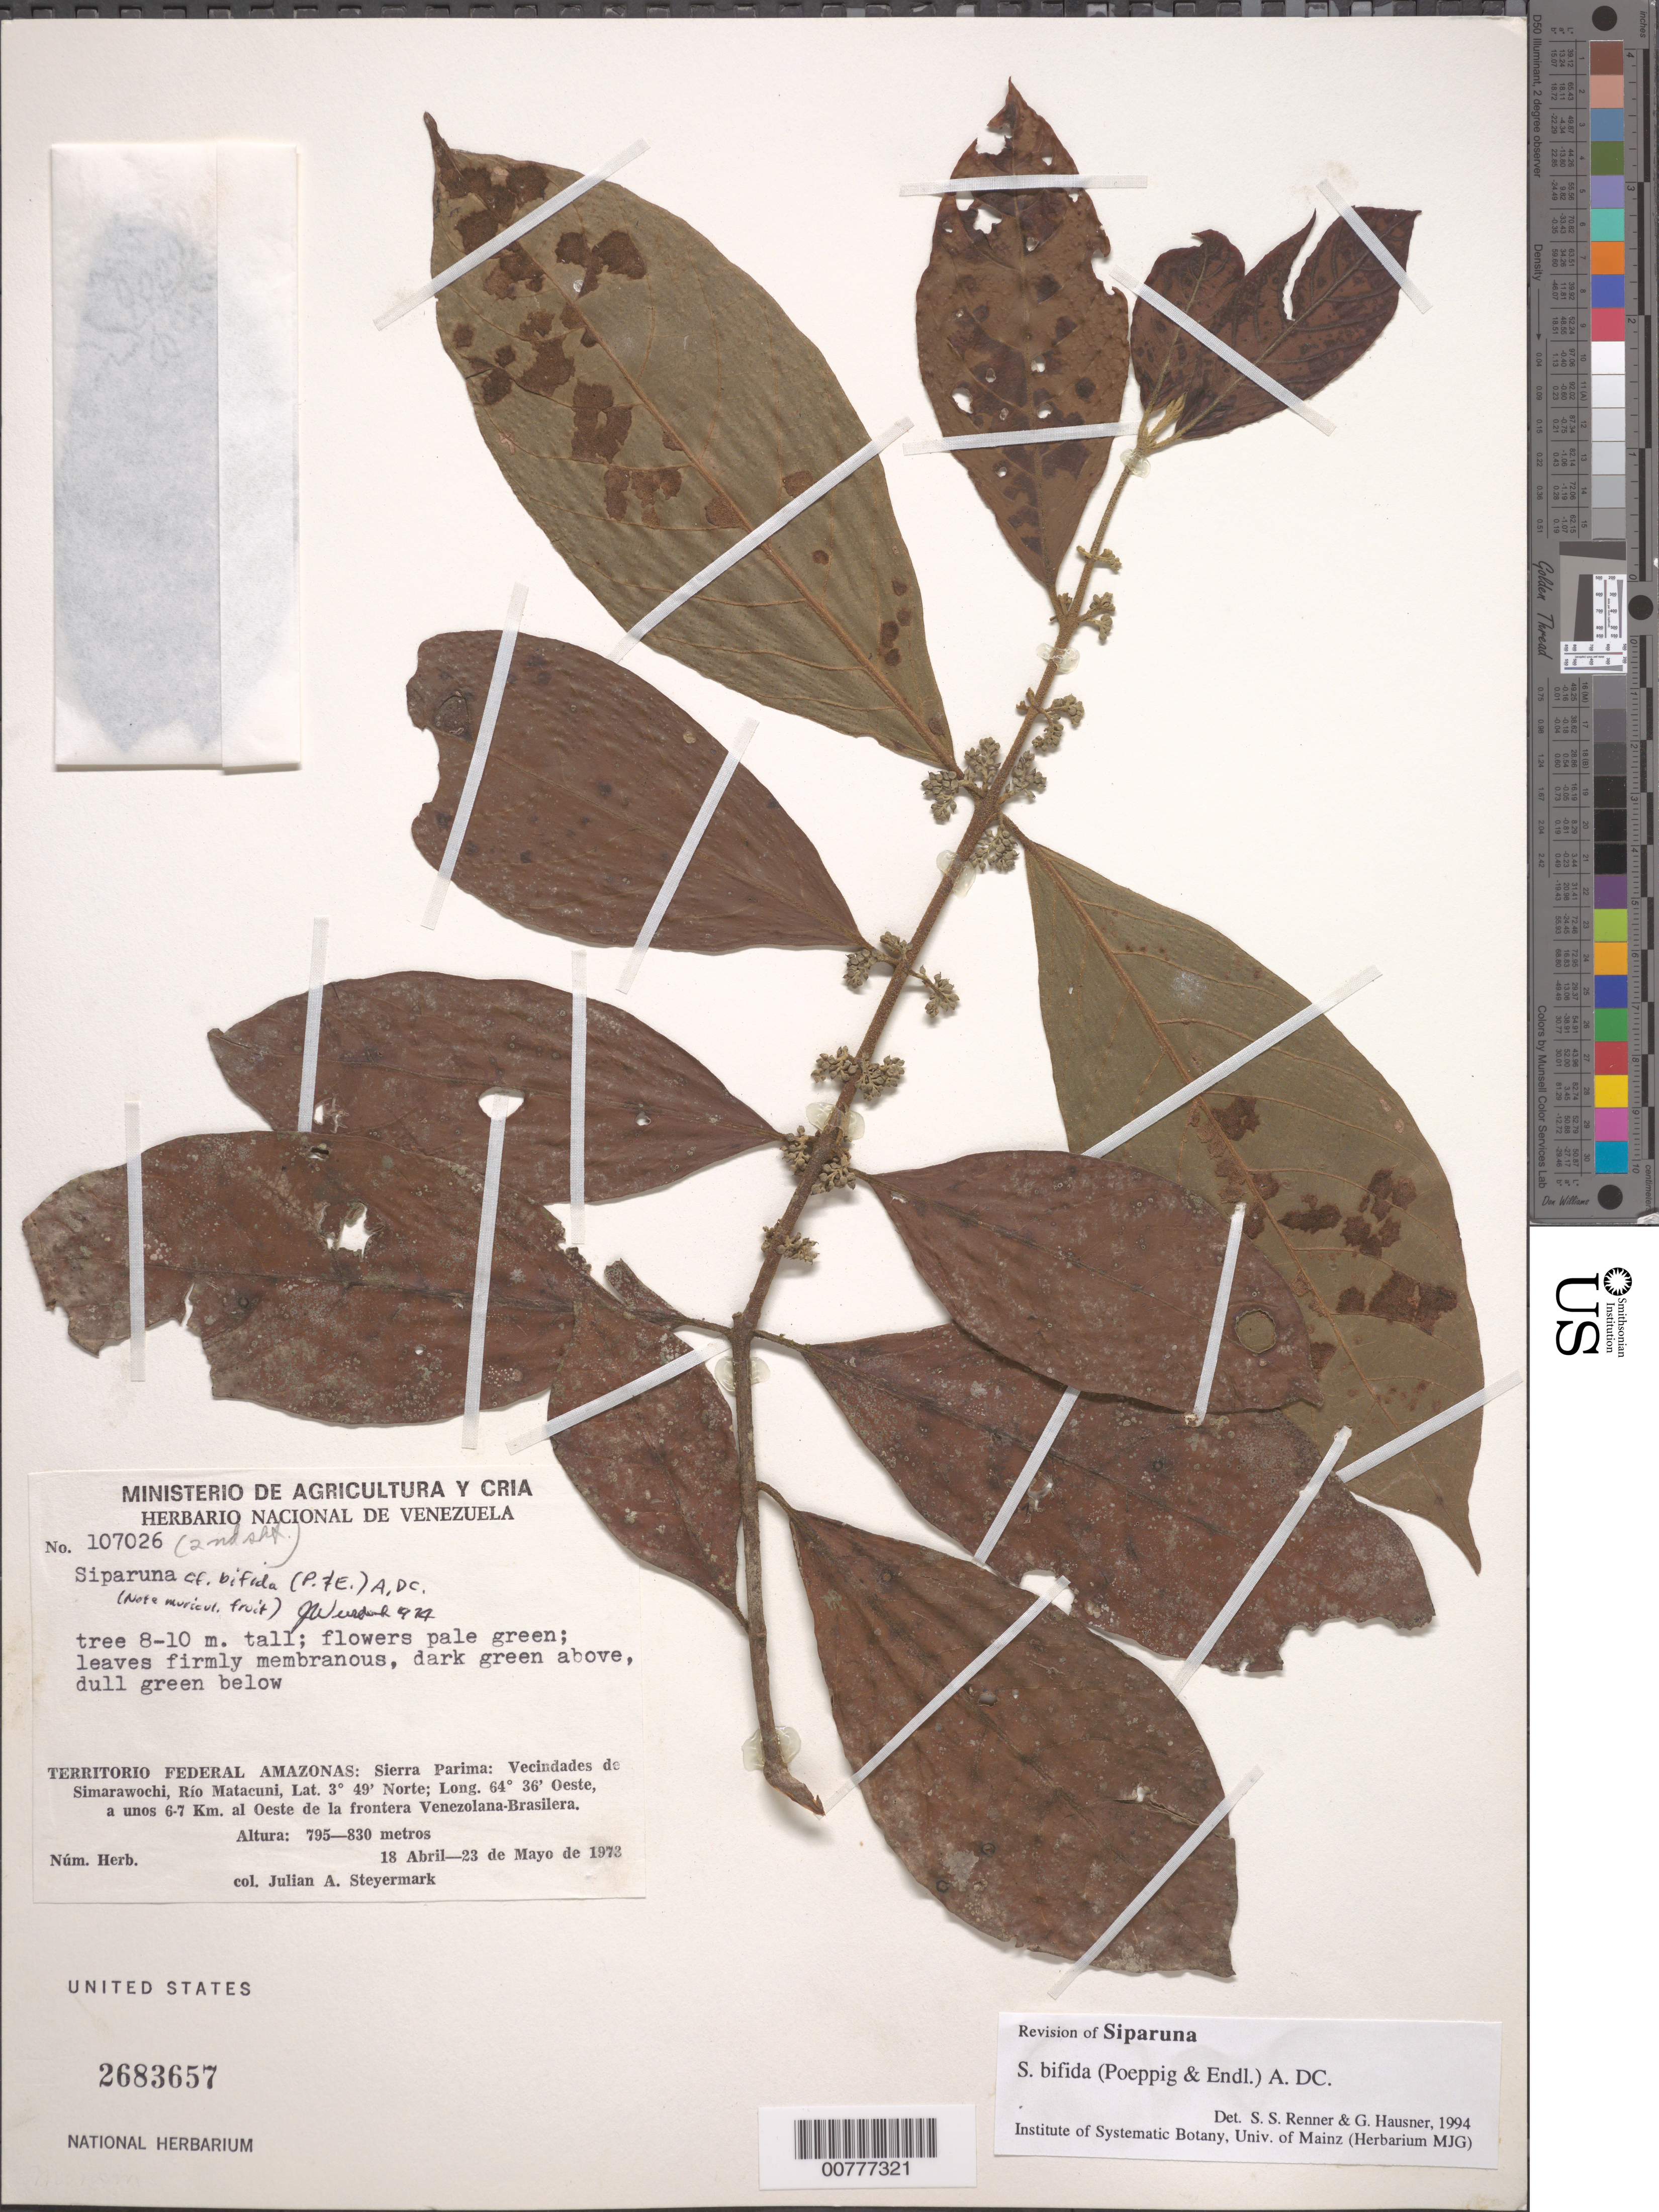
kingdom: Plantae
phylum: Tracheophyta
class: Magnoliopsida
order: Laurales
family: Siparunaceae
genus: Siparuna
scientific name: Siparuna bifida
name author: (Poepp. & Endl.) A. DC.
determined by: Renner, S. S.; Hausner, G.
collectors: J. Steyermark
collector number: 107026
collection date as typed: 18-Apr-73 to 23-May-73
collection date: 1973-04-18/1973-05-23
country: Venezuela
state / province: Amazonas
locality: Sierra Parima; vec de Simarawochi, Río Matacuni, a unos 6-7 km al oeste de la frontera Venezolana-Brasilera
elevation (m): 795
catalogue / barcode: US 2683657